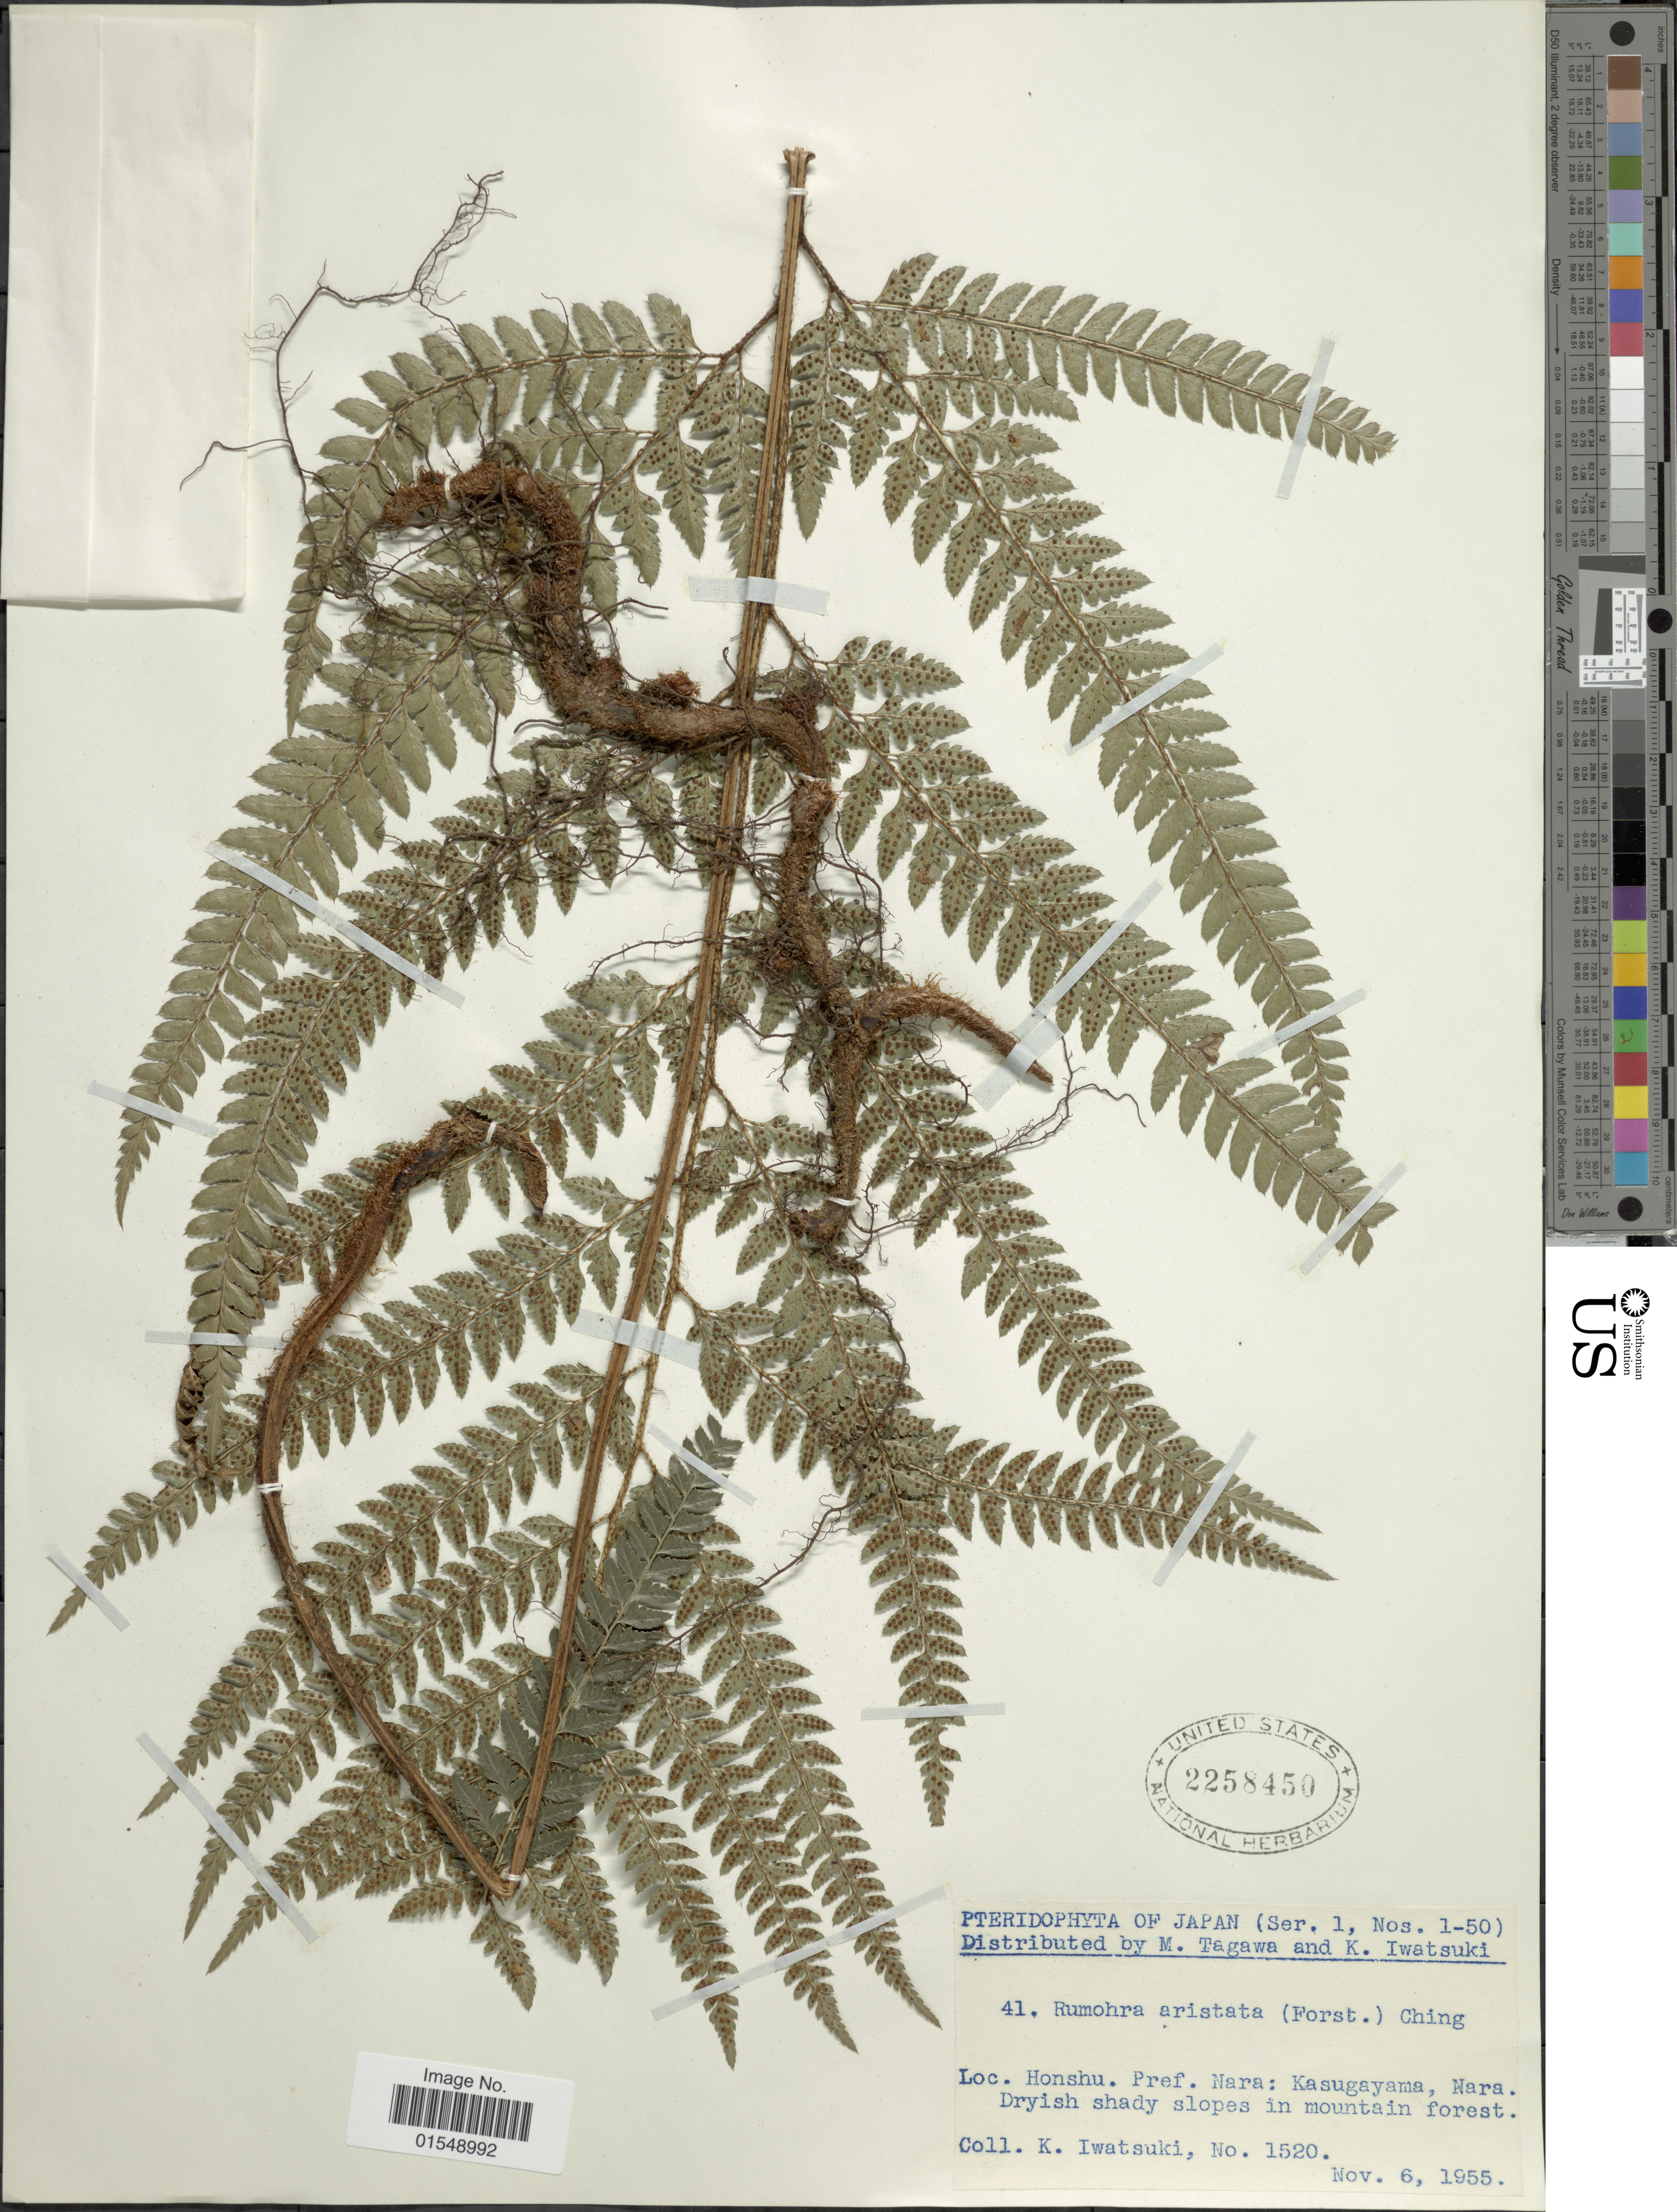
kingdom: Plantae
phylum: Tracheophyta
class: Polypodiopsida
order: Polypodiales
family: Dryopteridaceae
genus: Arachniodes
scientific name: Arachniodes aristata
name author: (G. Forst.) Tindale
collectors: K. Iwatsuki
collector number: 1520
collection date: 1955-11-06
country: Japan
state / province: Nara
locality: Honshu, Kasugayama, Nara.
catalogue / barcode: US 2258450